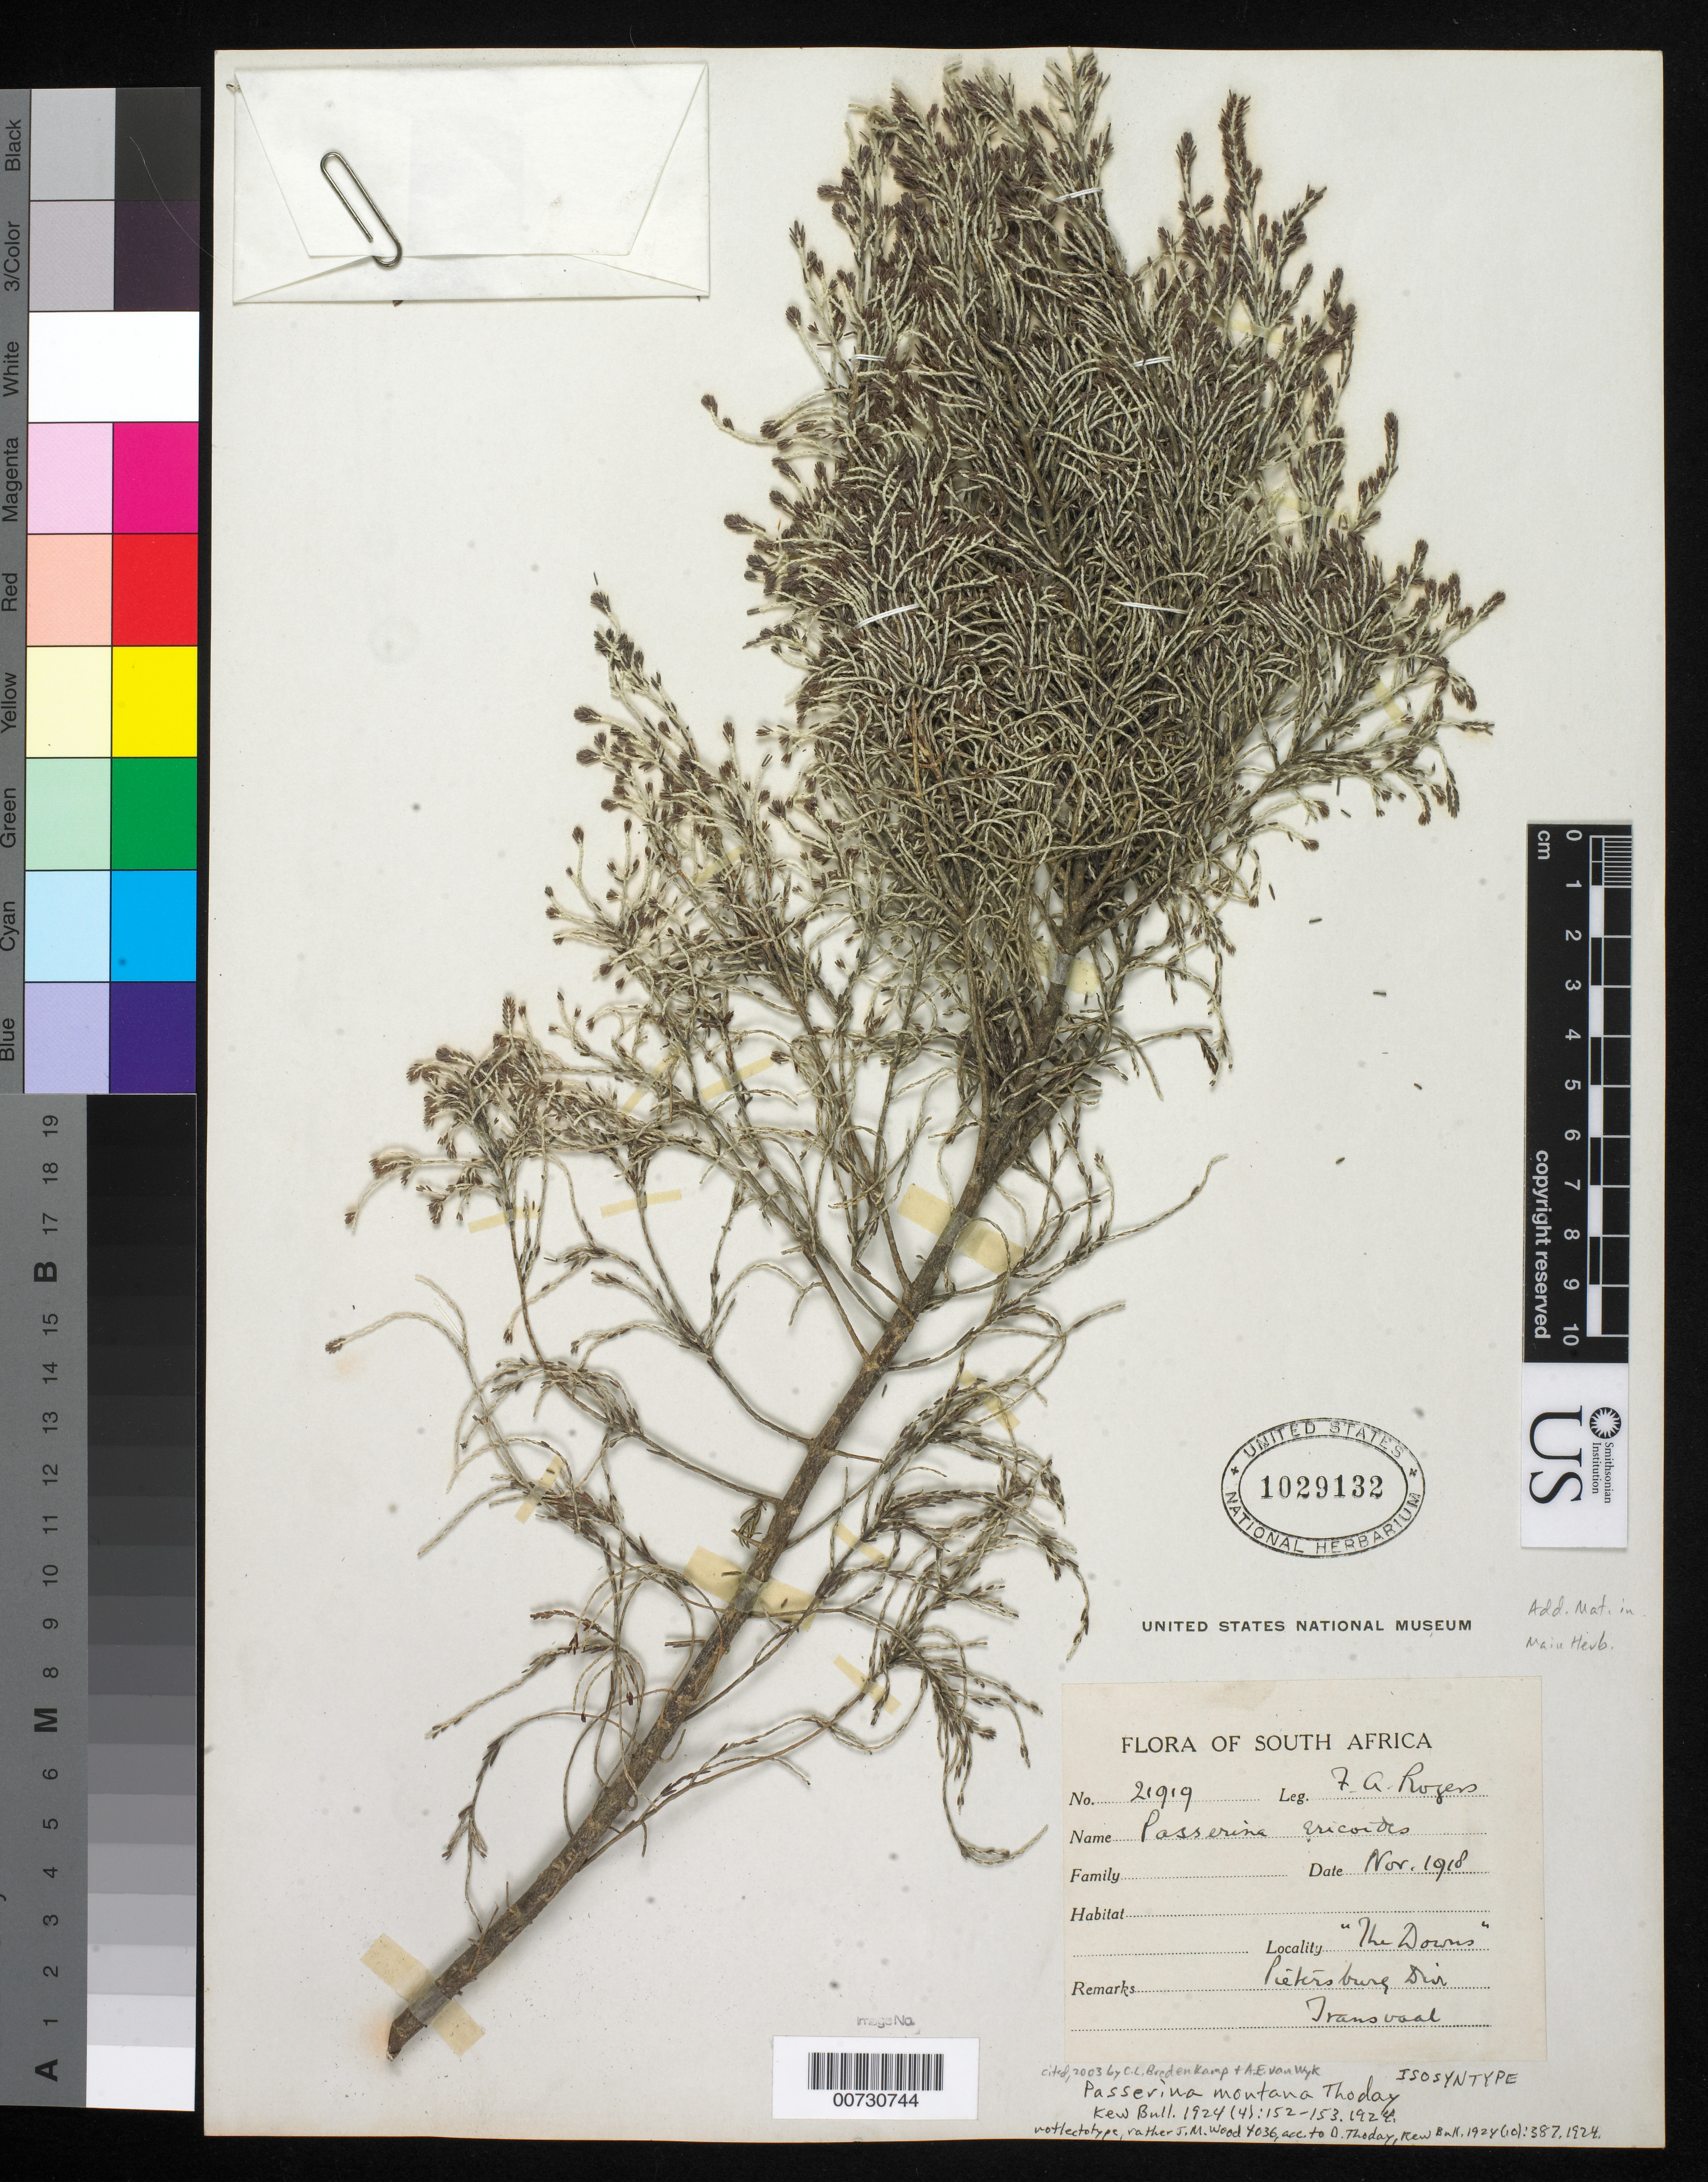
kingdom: Plantae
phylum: Tracheophyta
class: Magnoliopsida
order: Malvales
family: Thymelaeaceae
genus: Passerina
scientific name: Passerina montana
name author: Thoday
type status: Isosyntype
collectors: F. A. Rogers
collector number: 21919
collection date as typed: Nov 1918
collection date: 1918-11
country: South Africa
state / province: Limpopo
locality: "The Downs" [Mtns W. of Leydsdorp]. Pietersburg. Transvaal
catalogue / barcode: US 1029132